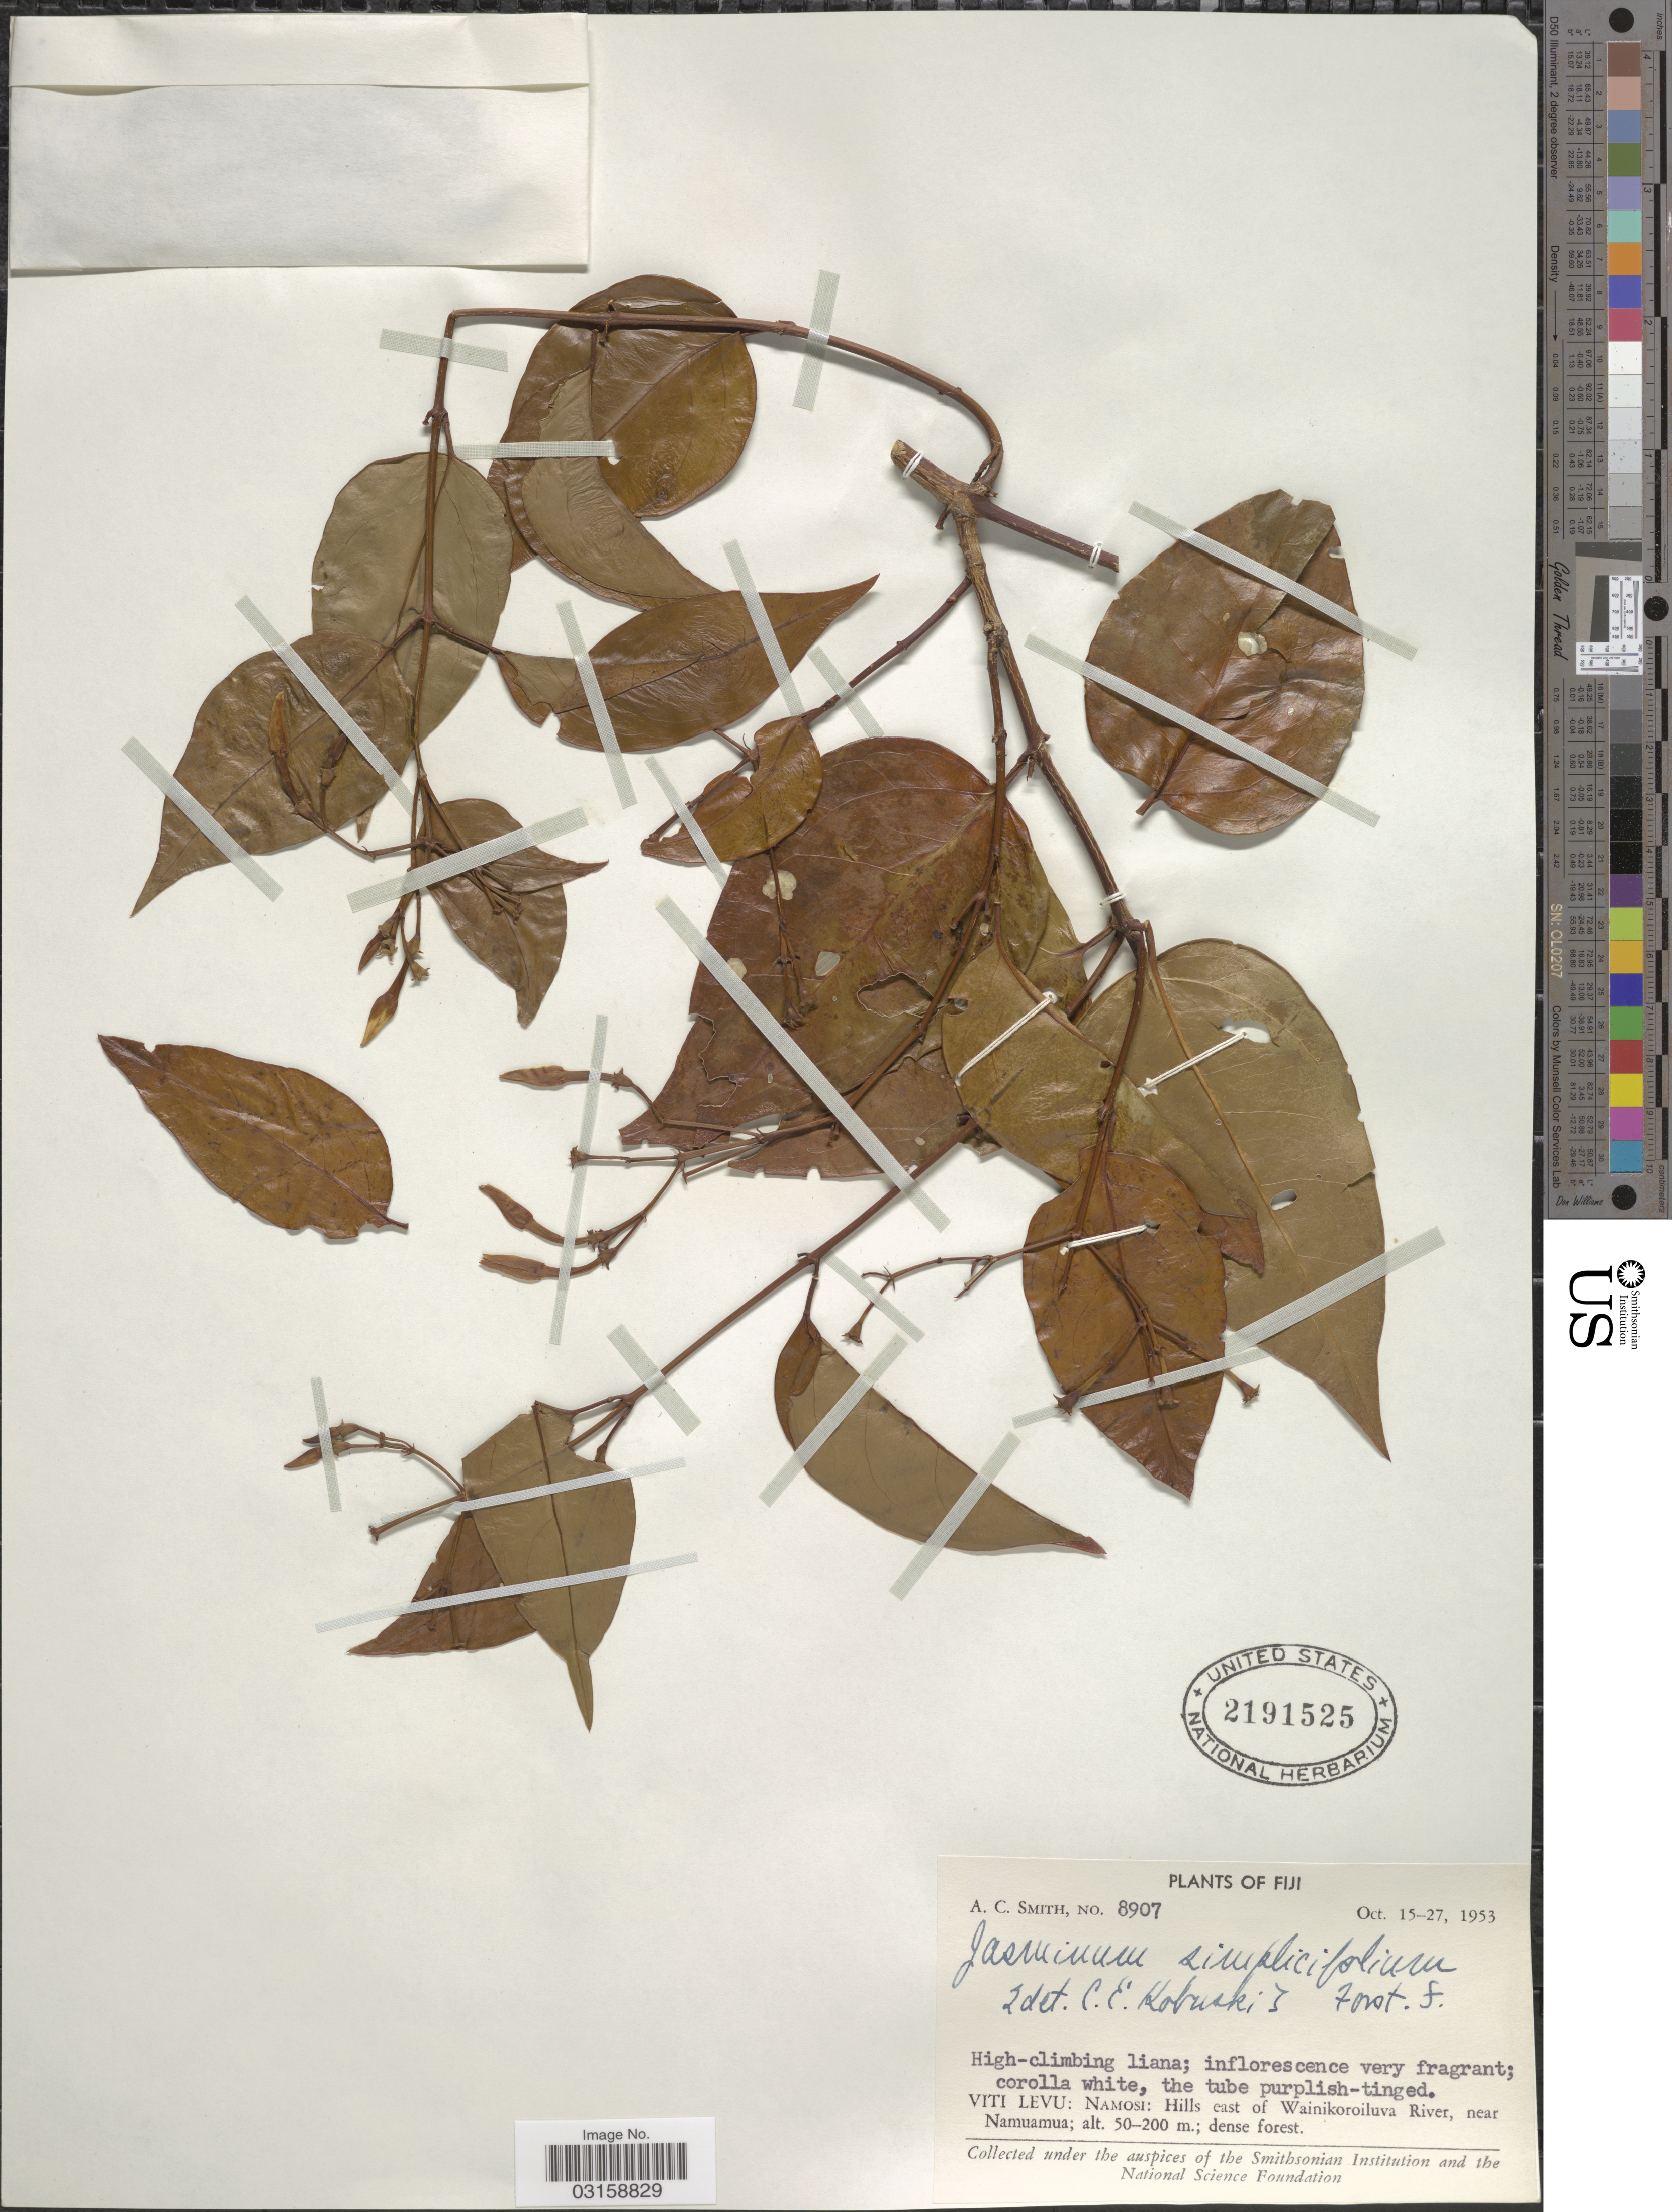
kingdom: Plantae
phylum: Tracheophyta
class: Magnoliopsida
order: Lamiales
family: Oleaceae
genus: Jasminum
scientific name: Jasminum simplicifolium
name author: G. Forst.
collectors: A. C. Smith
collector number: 8907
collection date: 1953-10-15/1953-10-27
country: Fiji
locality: Viti Levu: Namosi: Hills east of Wainikoroiluva River, near Namuamua.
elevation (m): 50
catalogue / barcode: US 2191525